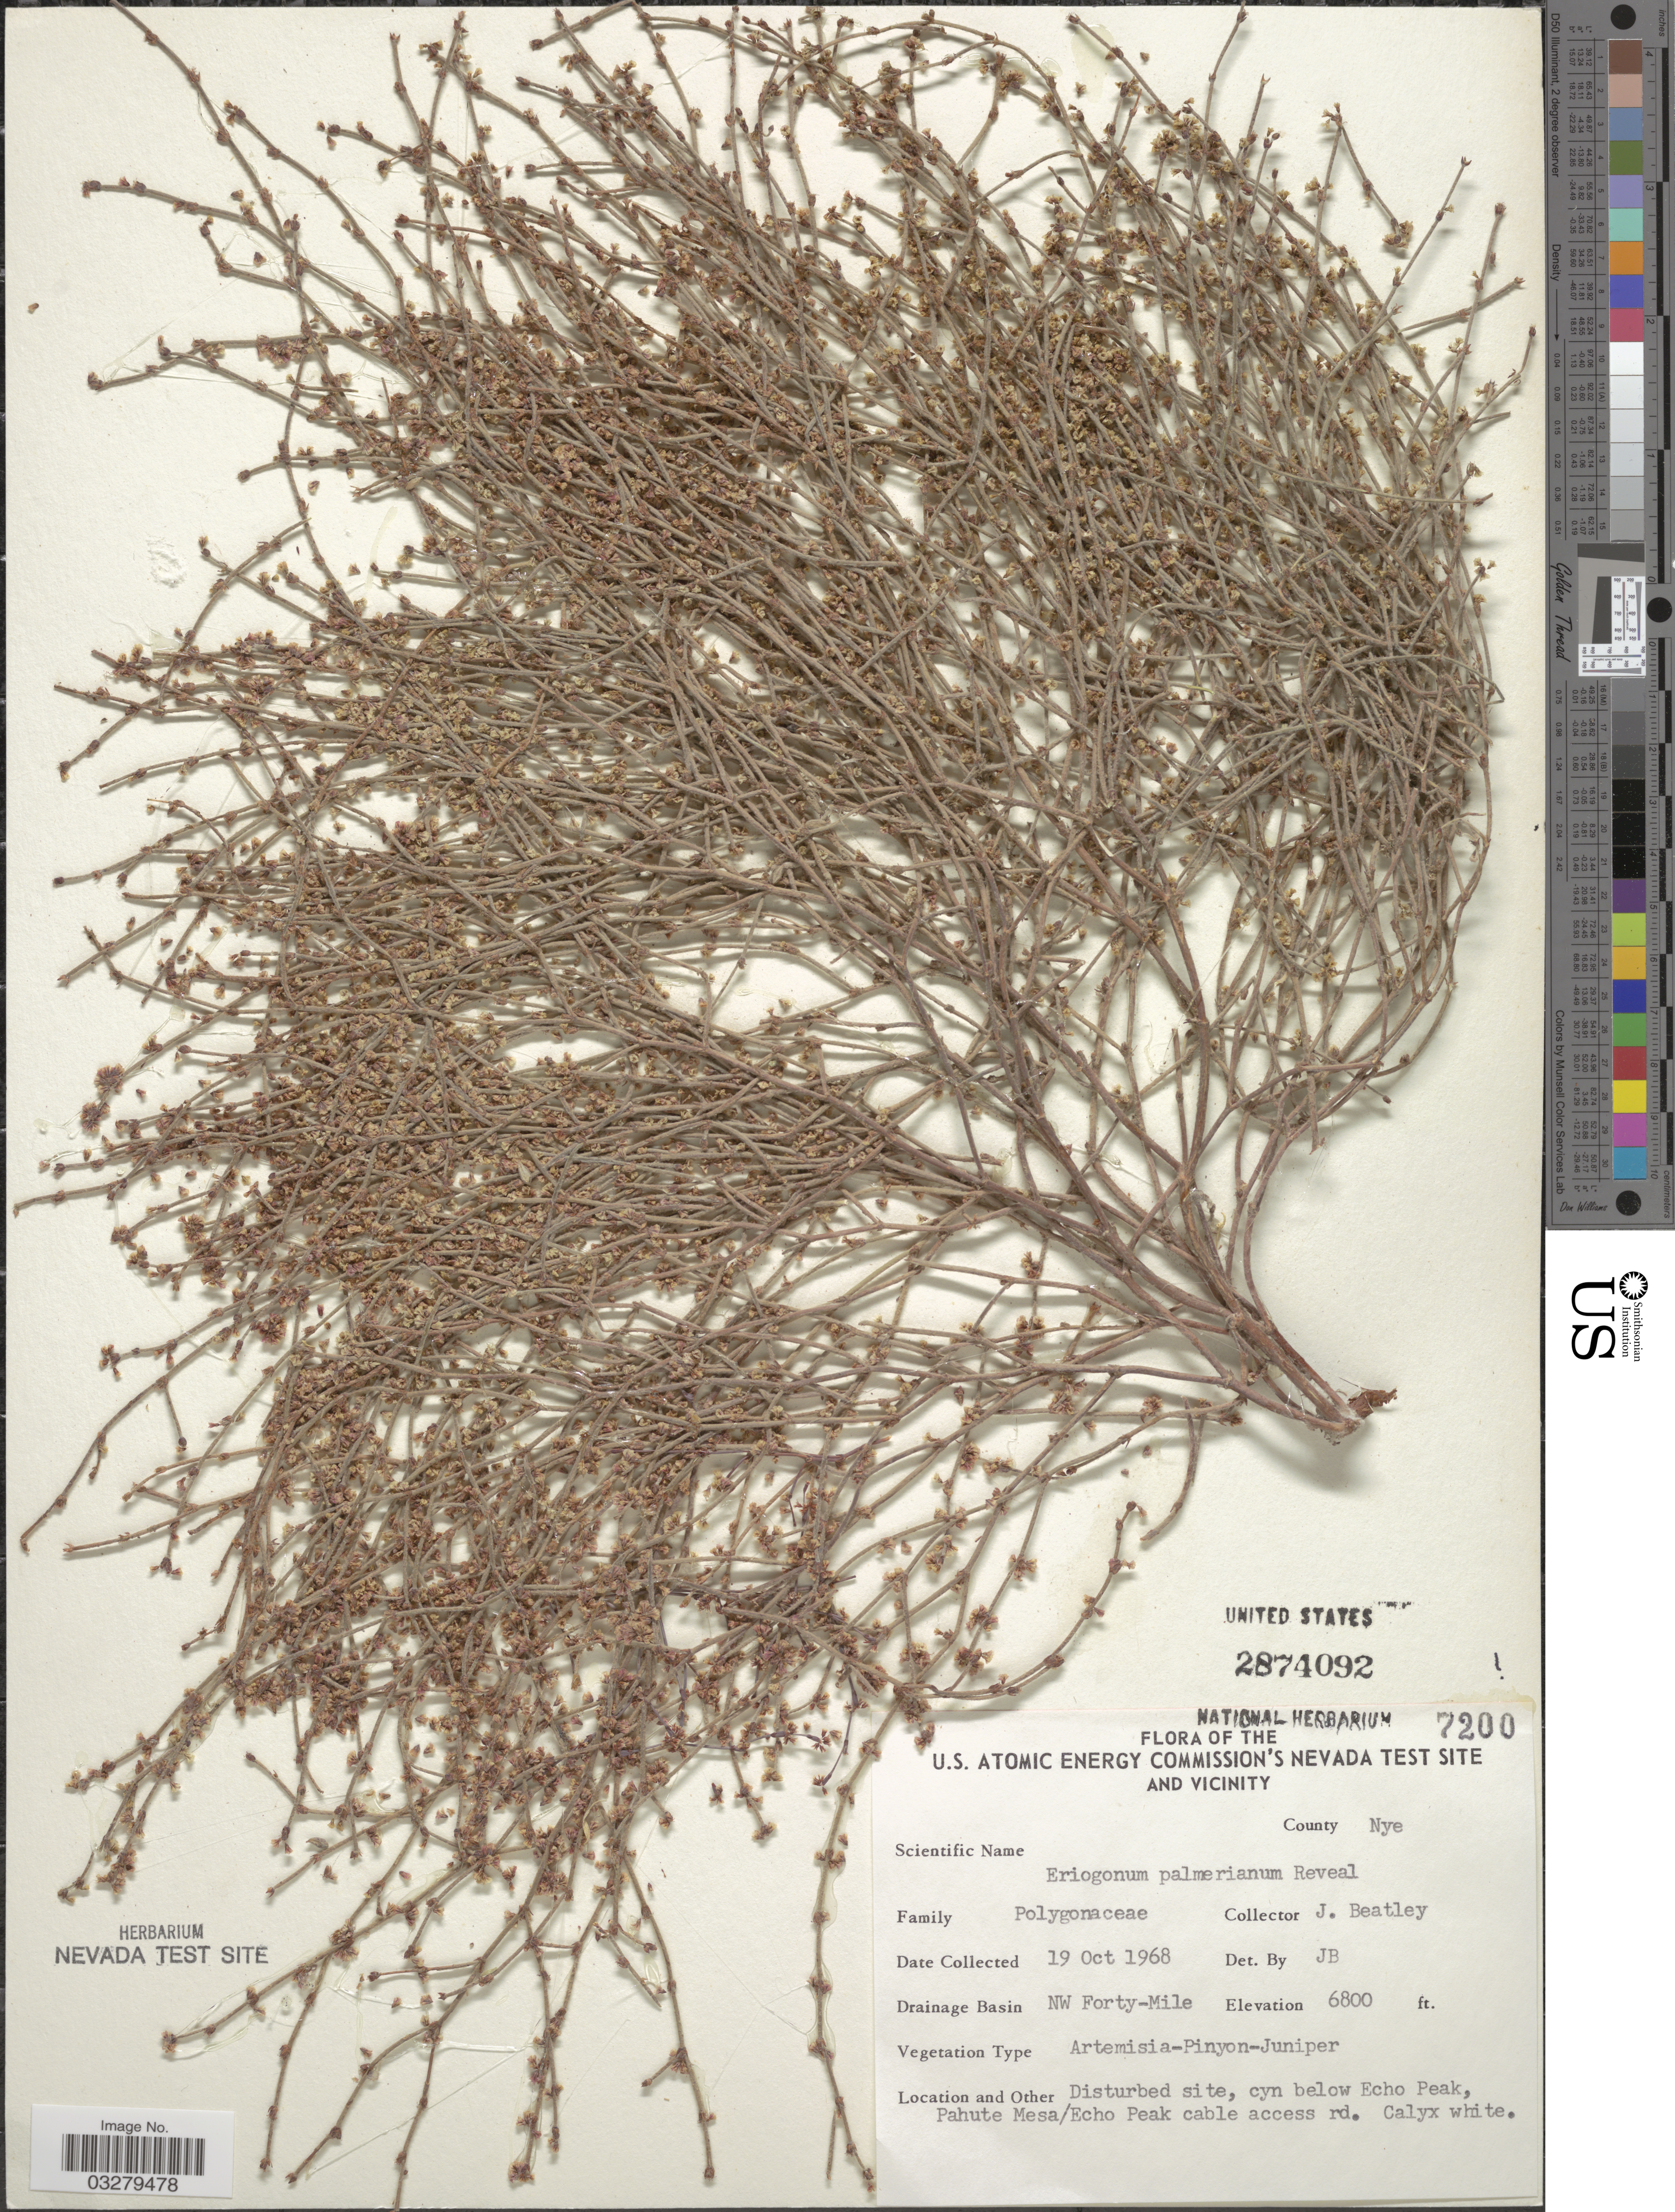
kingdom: Plantae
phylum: Tracheophyta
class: Magnoliopsida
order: Caryophyllales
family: Polygonaceae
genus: Eriogonum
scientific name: Eriogonum palmerianum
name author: Reveal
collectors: J. C. Beatley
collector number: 7200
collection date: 1968-10-19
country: United States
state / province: Nevada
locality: U.S. Atomic Energy Commission's Nevada Test Site and vicinity, County Nye, Drainage Basin NW Forty-Mile, cy below Echo Peak, Pahute Mesa/Echo Peak cable access rd.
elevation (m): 2073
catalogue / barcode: US 2874092